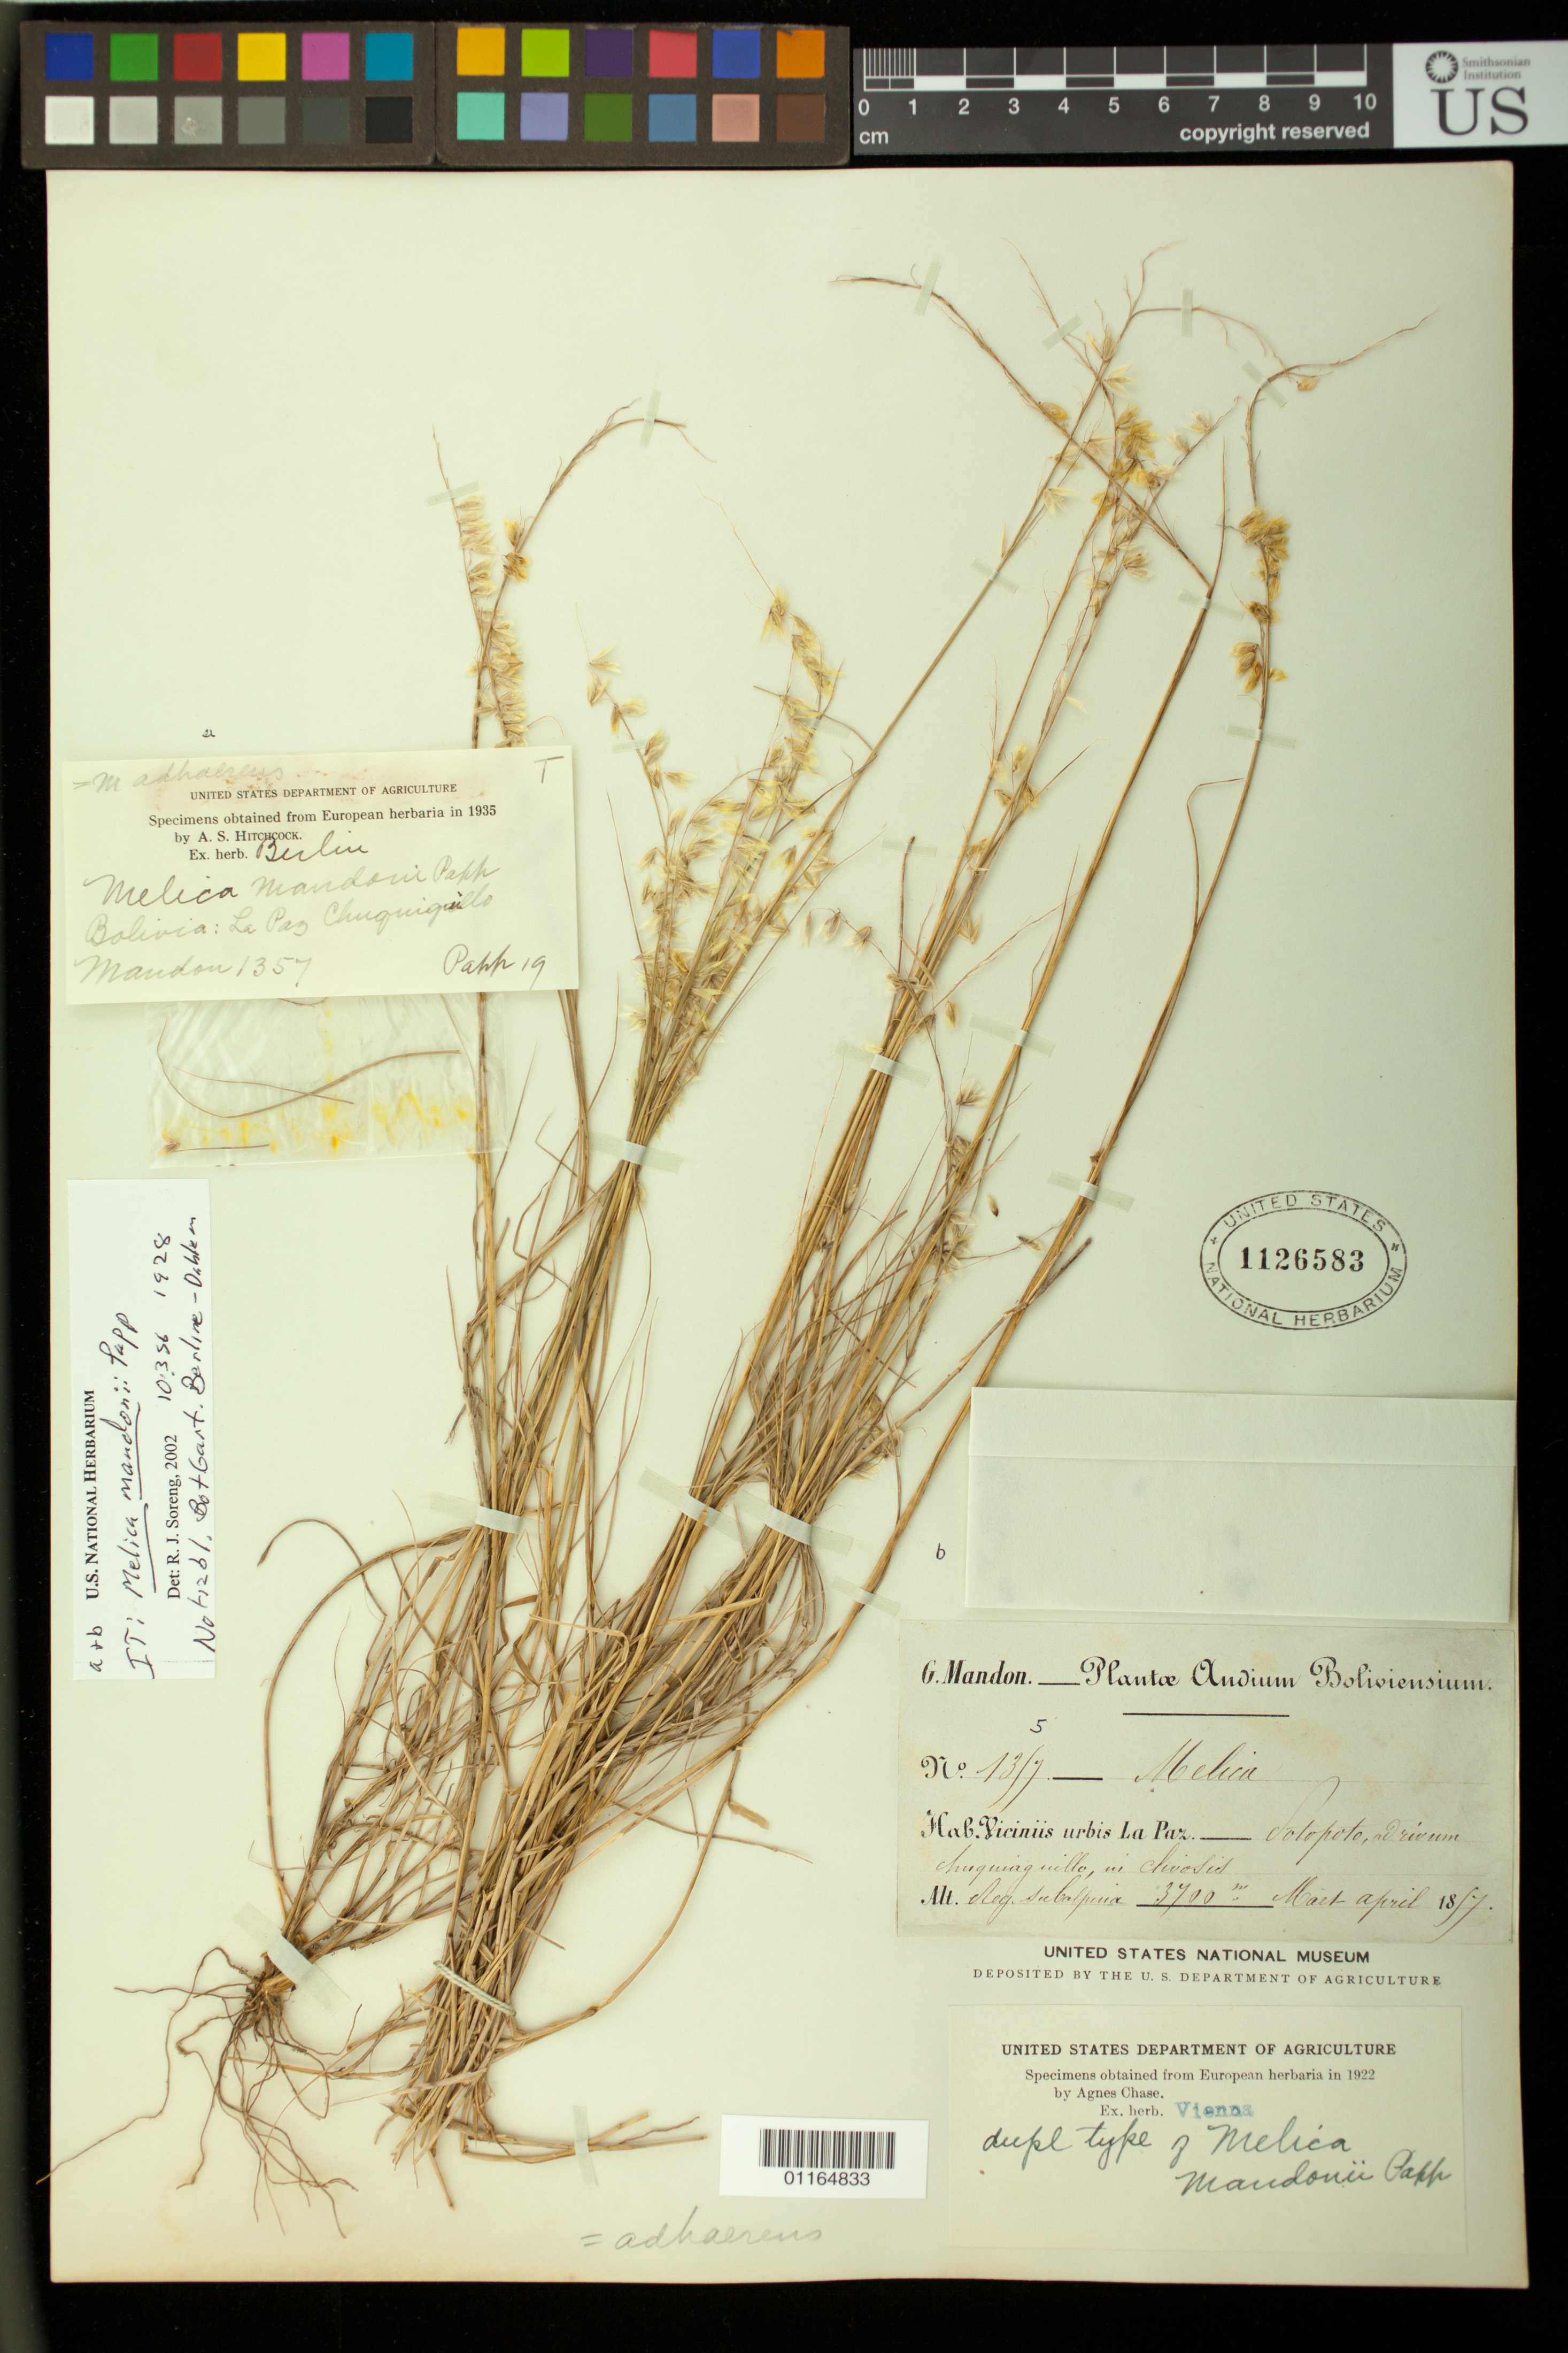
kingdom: Plantae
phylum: Tracheophyta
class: Liliopsida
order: Poales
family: Poaceae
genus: Melica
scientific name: Melica mandonii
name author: Papp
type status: Isotype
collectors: G. Mandon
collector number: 1357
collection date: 1817-03/1817-04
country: Bolivia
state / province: La Paz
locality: Hab. viciniis urbis La Paz, Sotopoto, ad rivum Chuquiaguillo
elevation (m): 3700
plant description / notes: Fragmentary material of type specimen ex herb. Berlin also attached.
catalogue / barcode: US 1126583